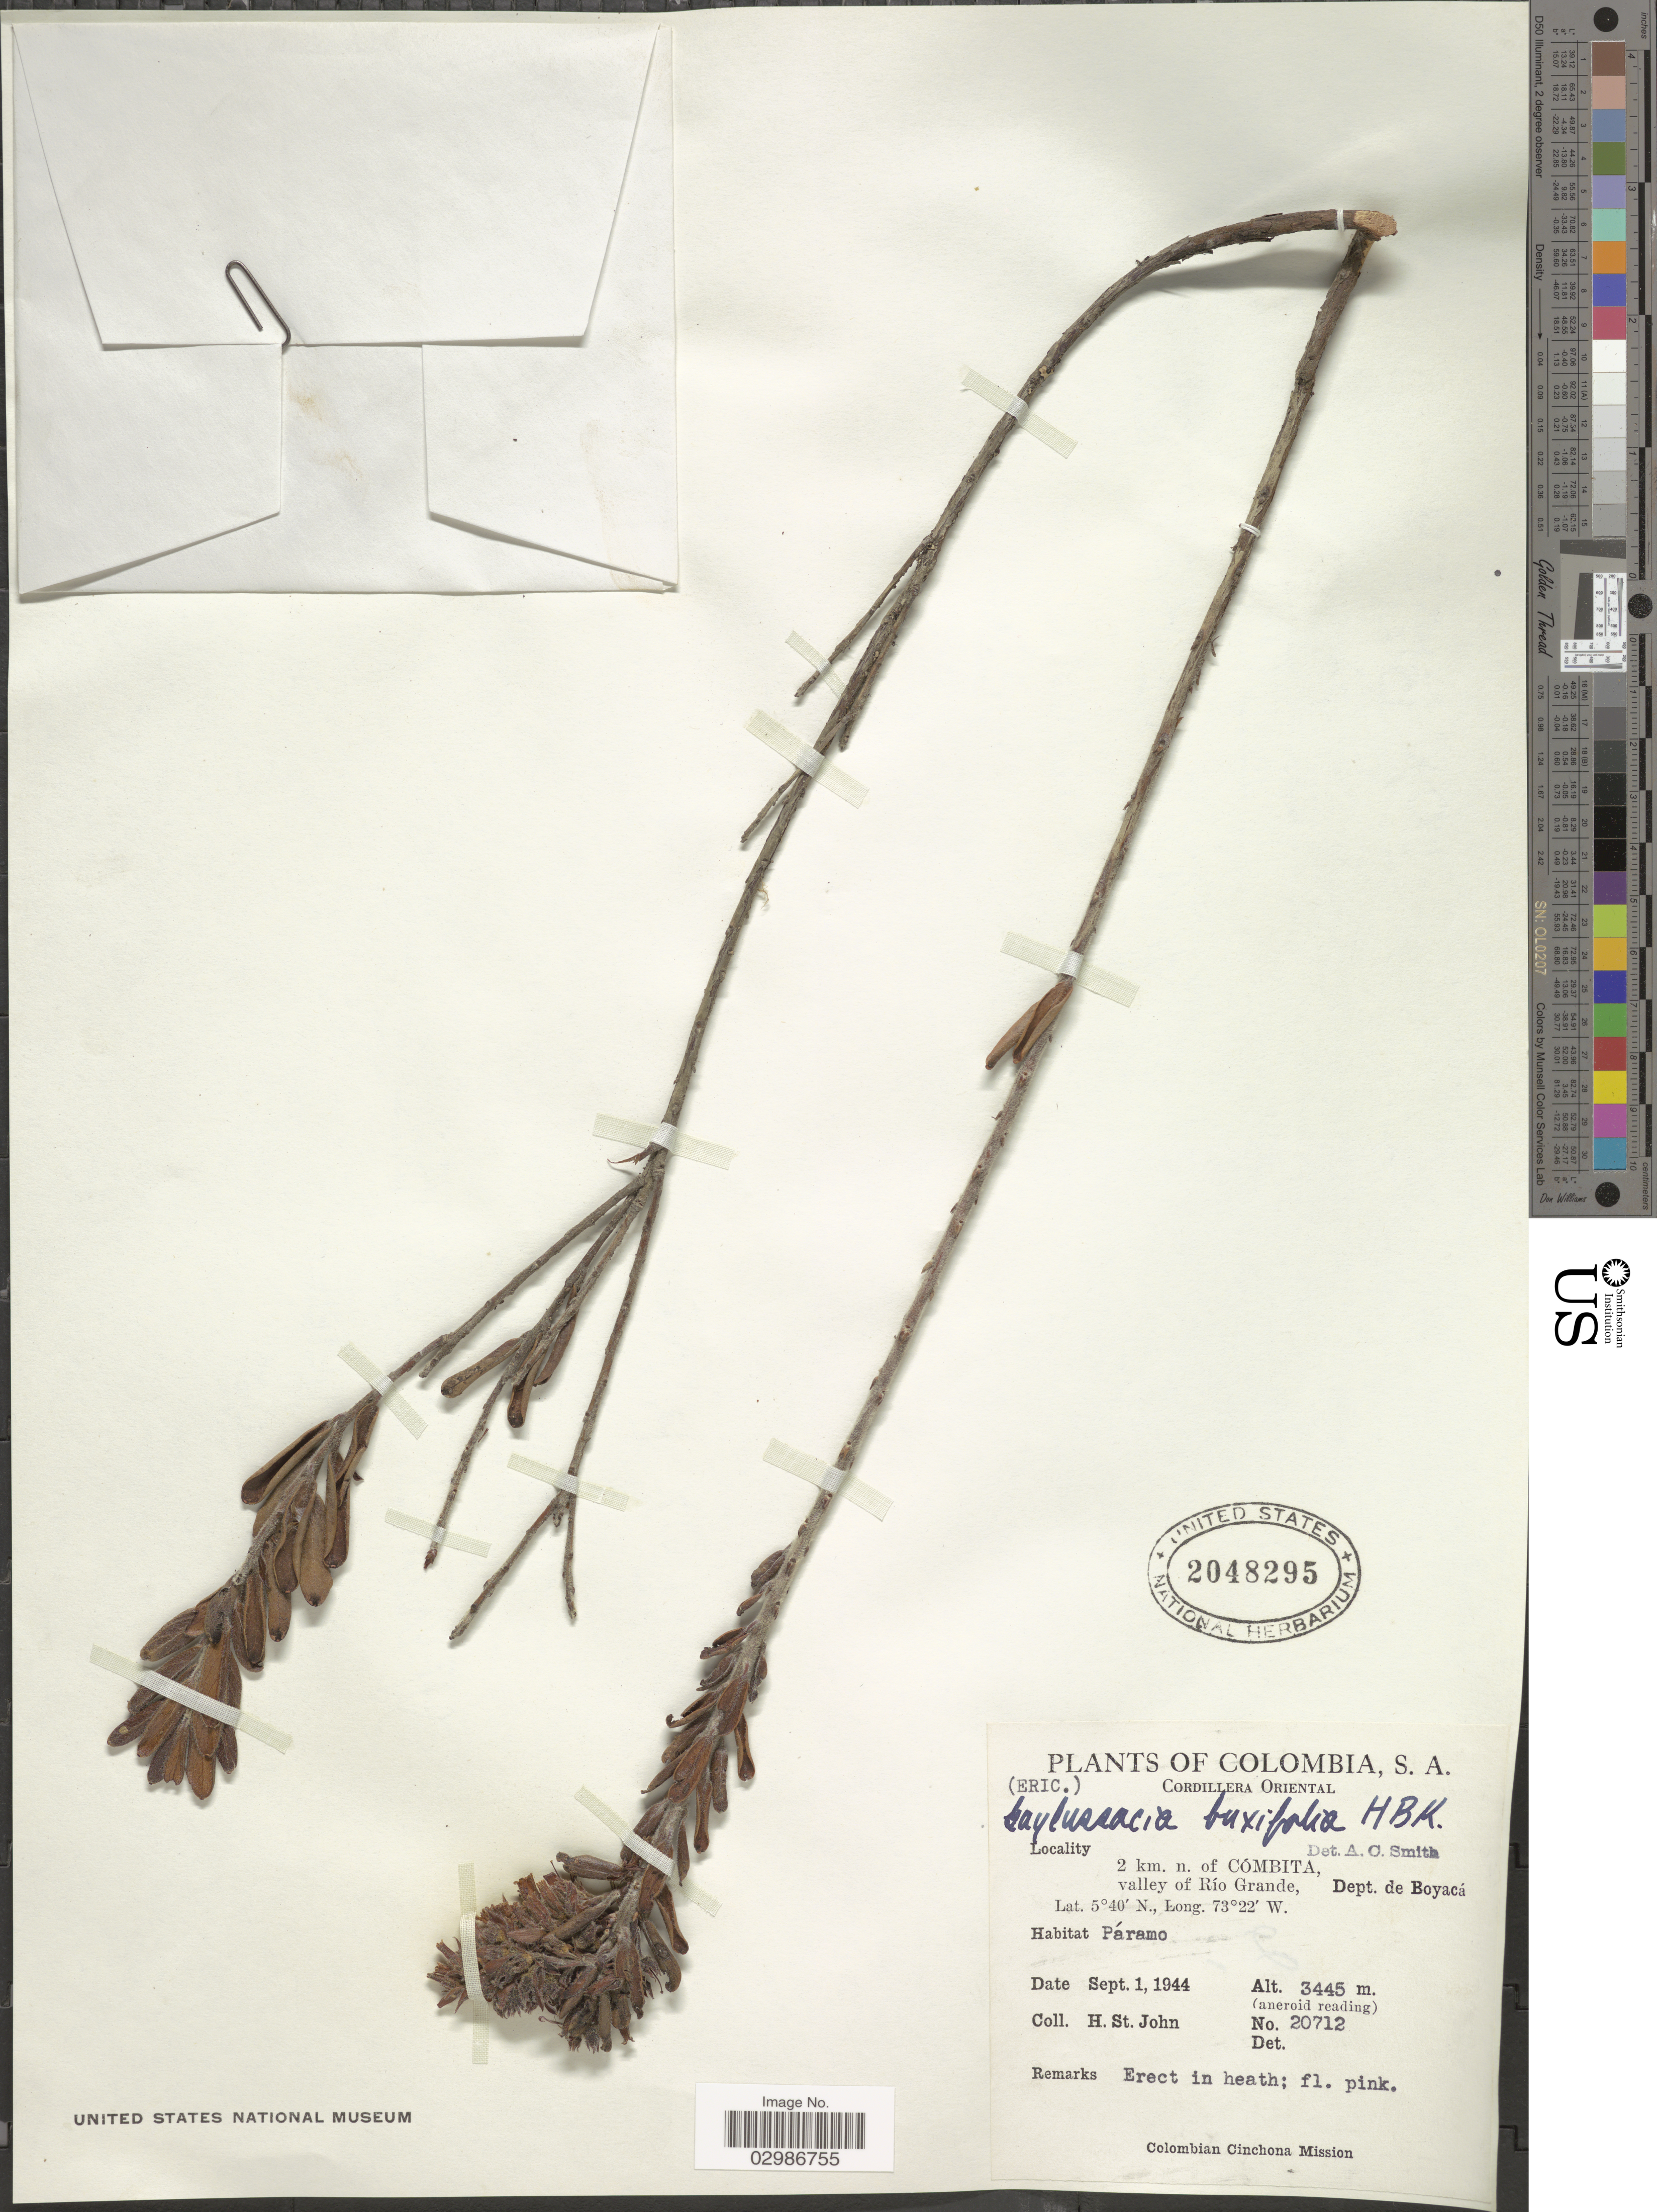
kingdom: Plantae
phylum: Tracheophyta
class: Magnoliopsida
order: Ericales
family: Ericaceae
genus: Gaylussacia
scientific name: Gaylussacia buxifolia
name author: Kunth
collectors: H. St. John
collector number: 20712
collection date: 1944-09-01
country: Colombia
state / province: Boyacá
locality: Cordillera Oriental, 2 km. n. of Cómbita, valley of Río Grande, Dept. Boyacá.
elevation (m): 3445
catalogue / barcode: US 2048295